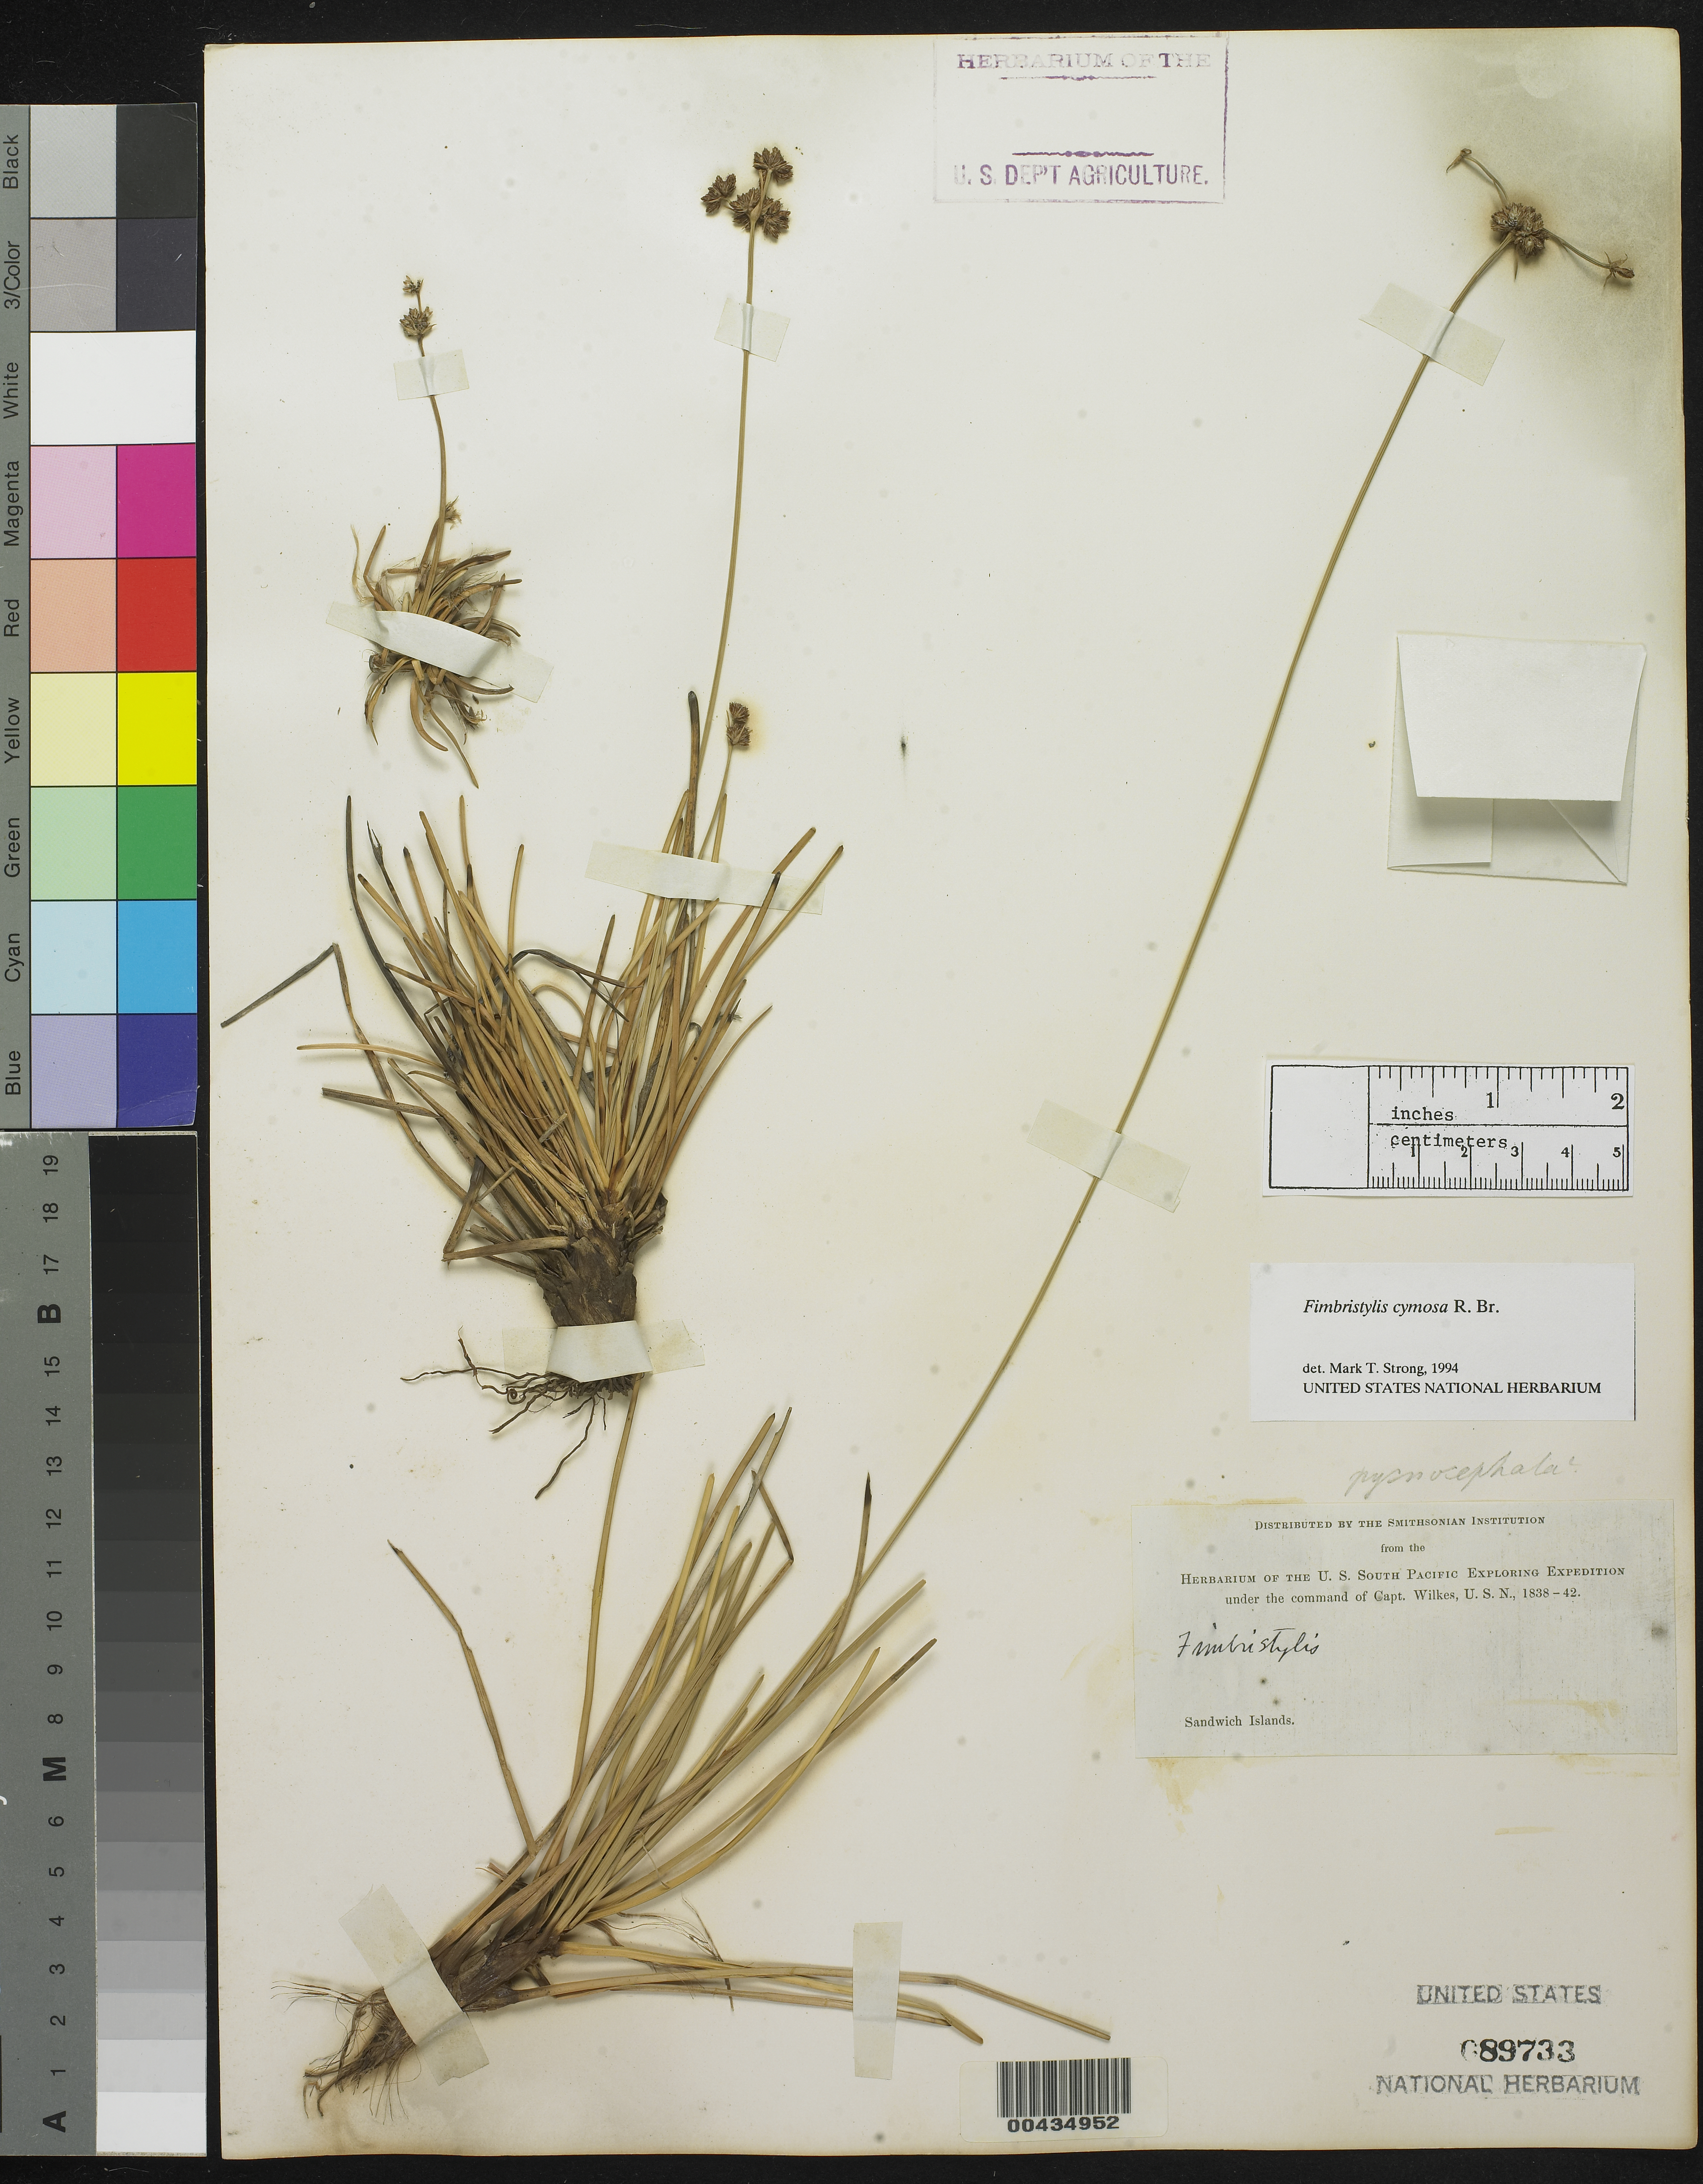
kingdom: Plantae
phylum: Tracheophyta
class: Liliopsida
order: Poales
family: Cyperaceae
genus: Fimbristylis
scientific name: Fimbristylis cymosa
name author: R. Br.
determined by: Strong, M. T., (US), Smithsonian Institution - National Museum of Natural History (UNITED STATES)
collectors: Wilkes Explor. Exped.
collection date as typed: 1838 to -- --- 1842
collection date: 1838/1842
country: United States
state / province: Hawaii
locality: Sandwich Islands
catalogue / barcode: US 89733